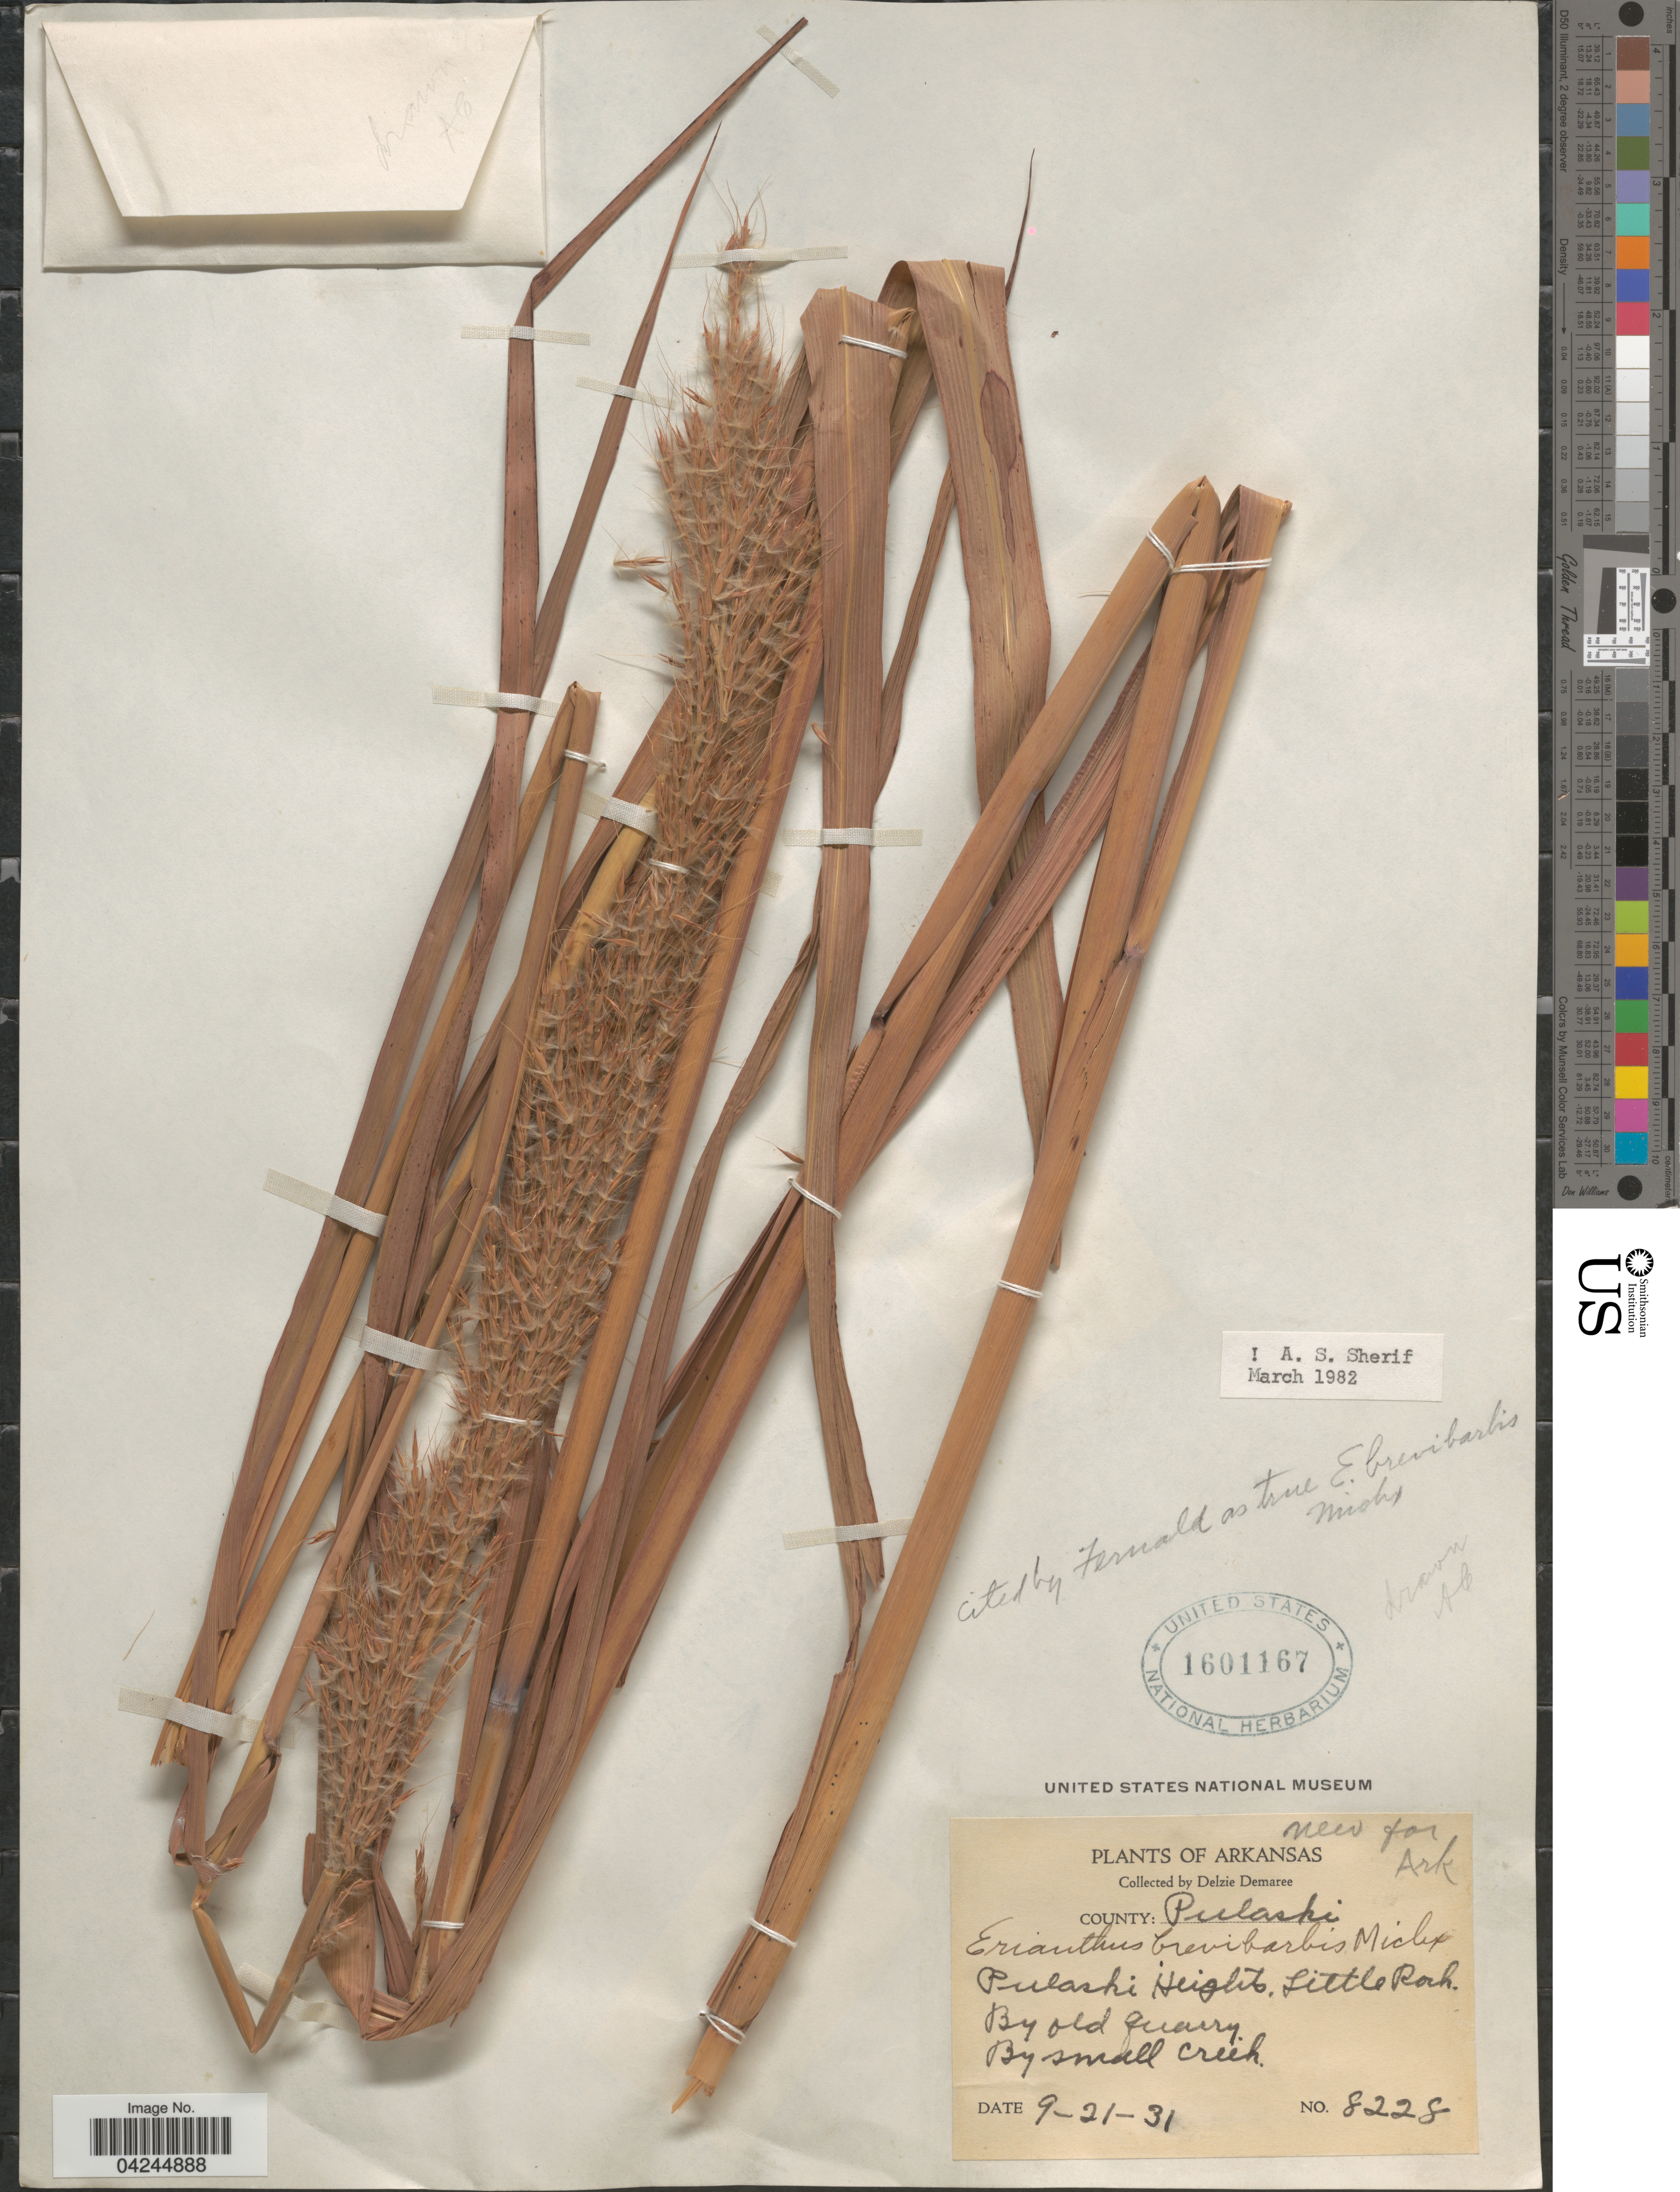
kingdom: Plantae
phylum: Tracheophyta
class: Liliopsida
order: Poales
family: Poaceae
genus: Erianthus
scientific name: Erianthus brevibarbis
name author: Michx.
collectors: D. Demaree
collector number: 8228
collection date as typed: Transcribed d/m/y: 21/9/31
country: United States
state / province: Arkansas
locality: County: Pulaski. Pulaski Heights, Little Rock, By old quarry. By small creek.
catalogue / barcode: US 1601167